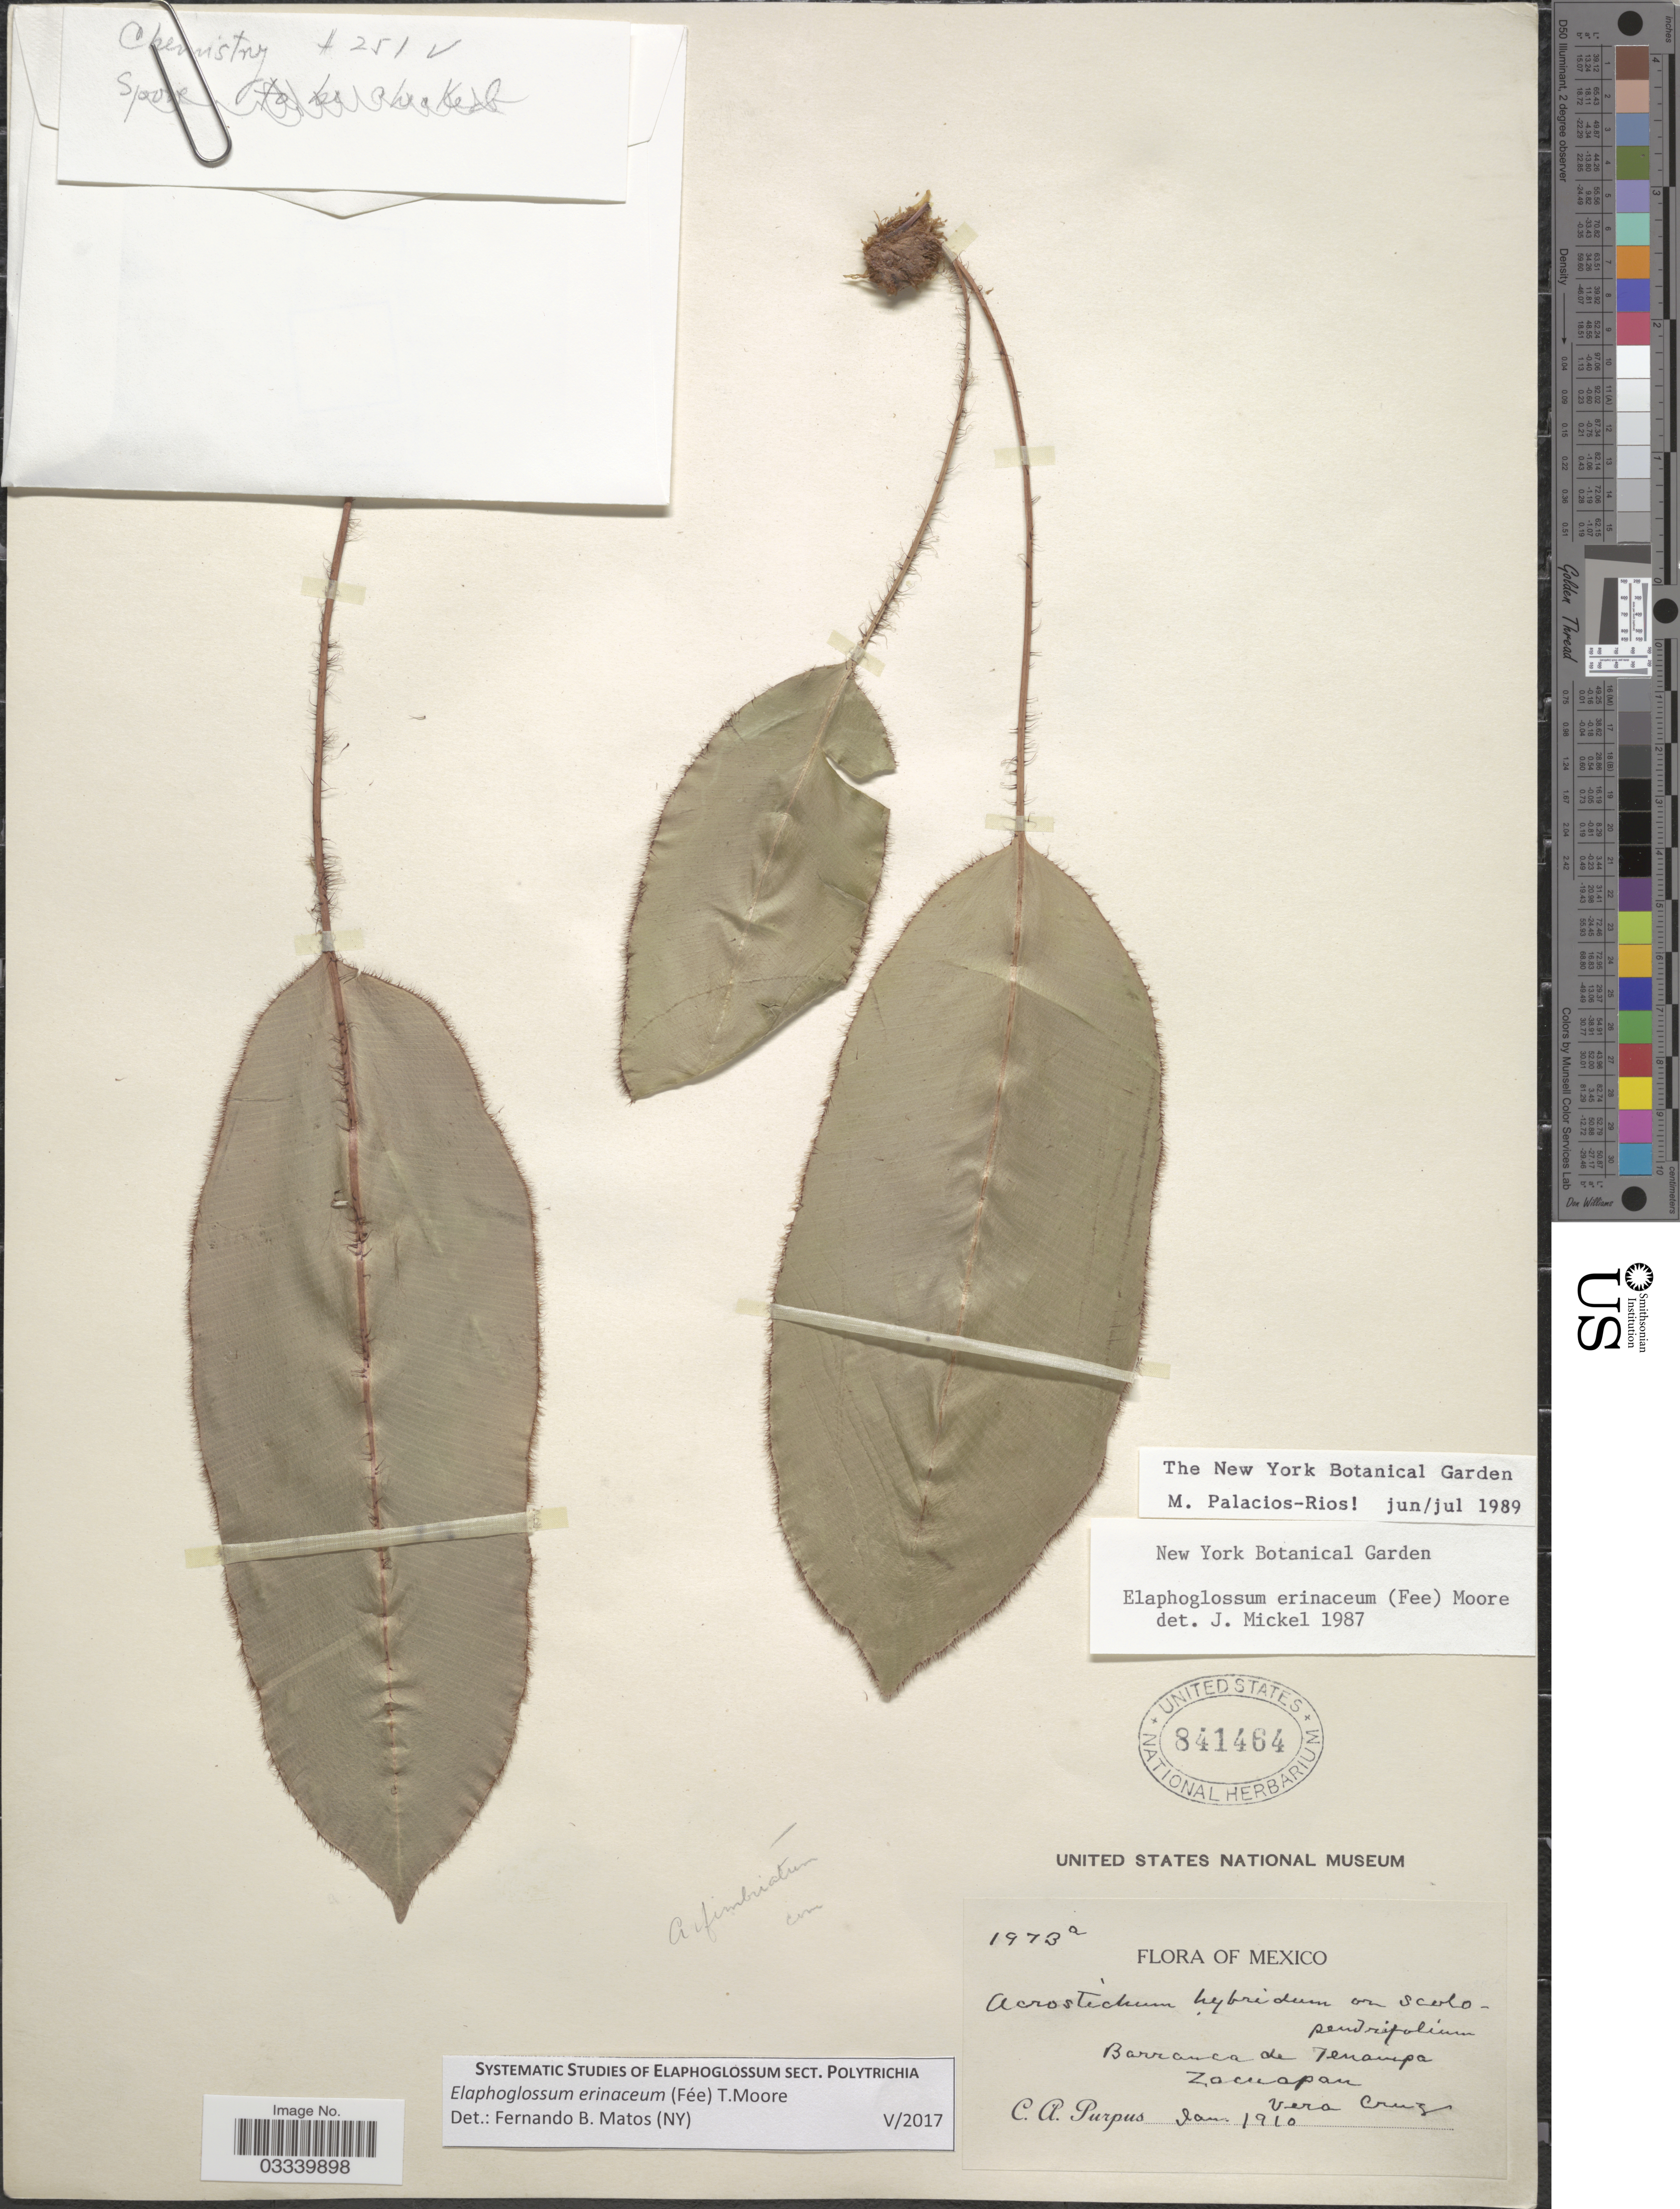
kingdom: Plantae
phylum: Tracheophyta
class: Polypodiopsida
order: Polypodiales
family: Dryopteridaceae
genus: Elaphoglossum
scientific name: Elaphoglossum erinaceum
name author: (Fée) T. Moore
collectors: C. A. Purpus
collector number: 1973a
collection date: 1910-01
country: Mexico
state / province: Veracruz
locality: Barranca de Tenampa. Zacuapan. Vera Cruz.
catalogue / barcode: US 841464